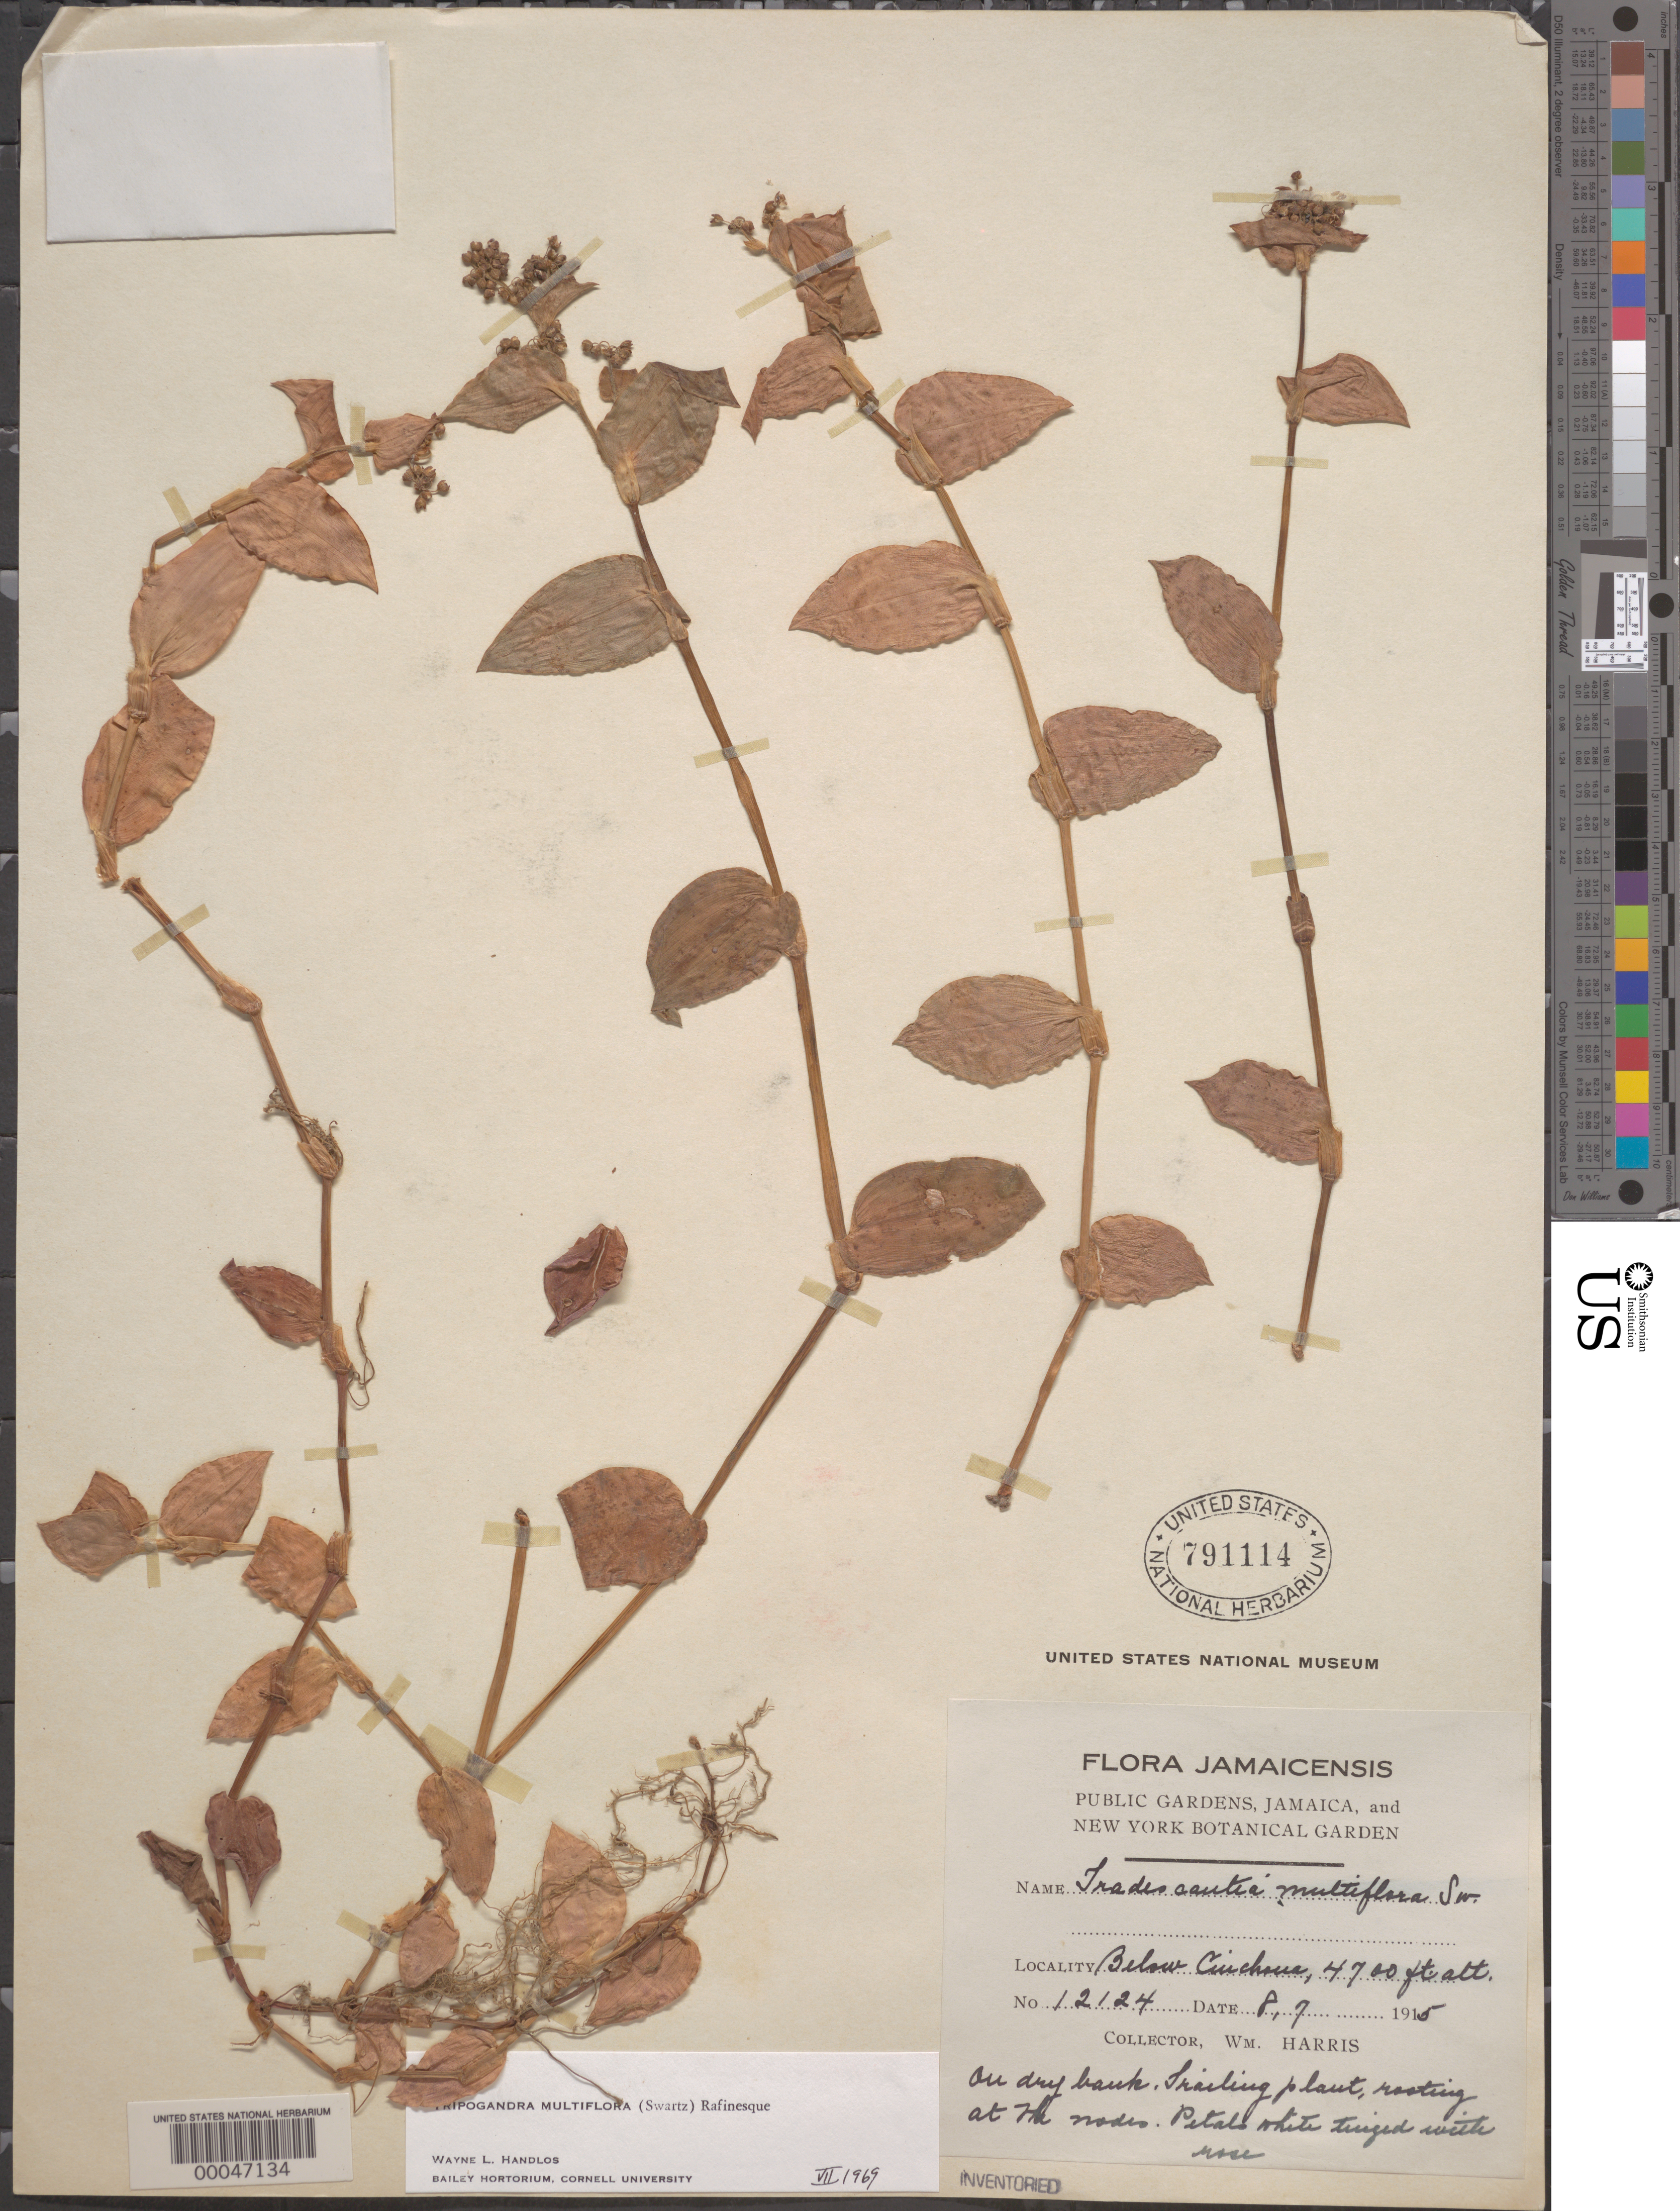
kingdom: Plantae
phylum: Tracheophyta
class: Liliopsida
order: Commelinales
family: Commelinaceae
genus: Tripogandra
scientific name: Tripogandra multiflora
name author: (Sw.) Raf.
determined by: Handlos, W. L.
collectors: W. H. Harris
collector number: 12124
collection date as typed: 08 Jul 1915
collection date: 1915-07-08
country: Jamaica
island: Greater Antilles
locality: Below ciuchaua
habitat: Dry bank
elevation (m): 1434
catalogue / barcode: US 791114